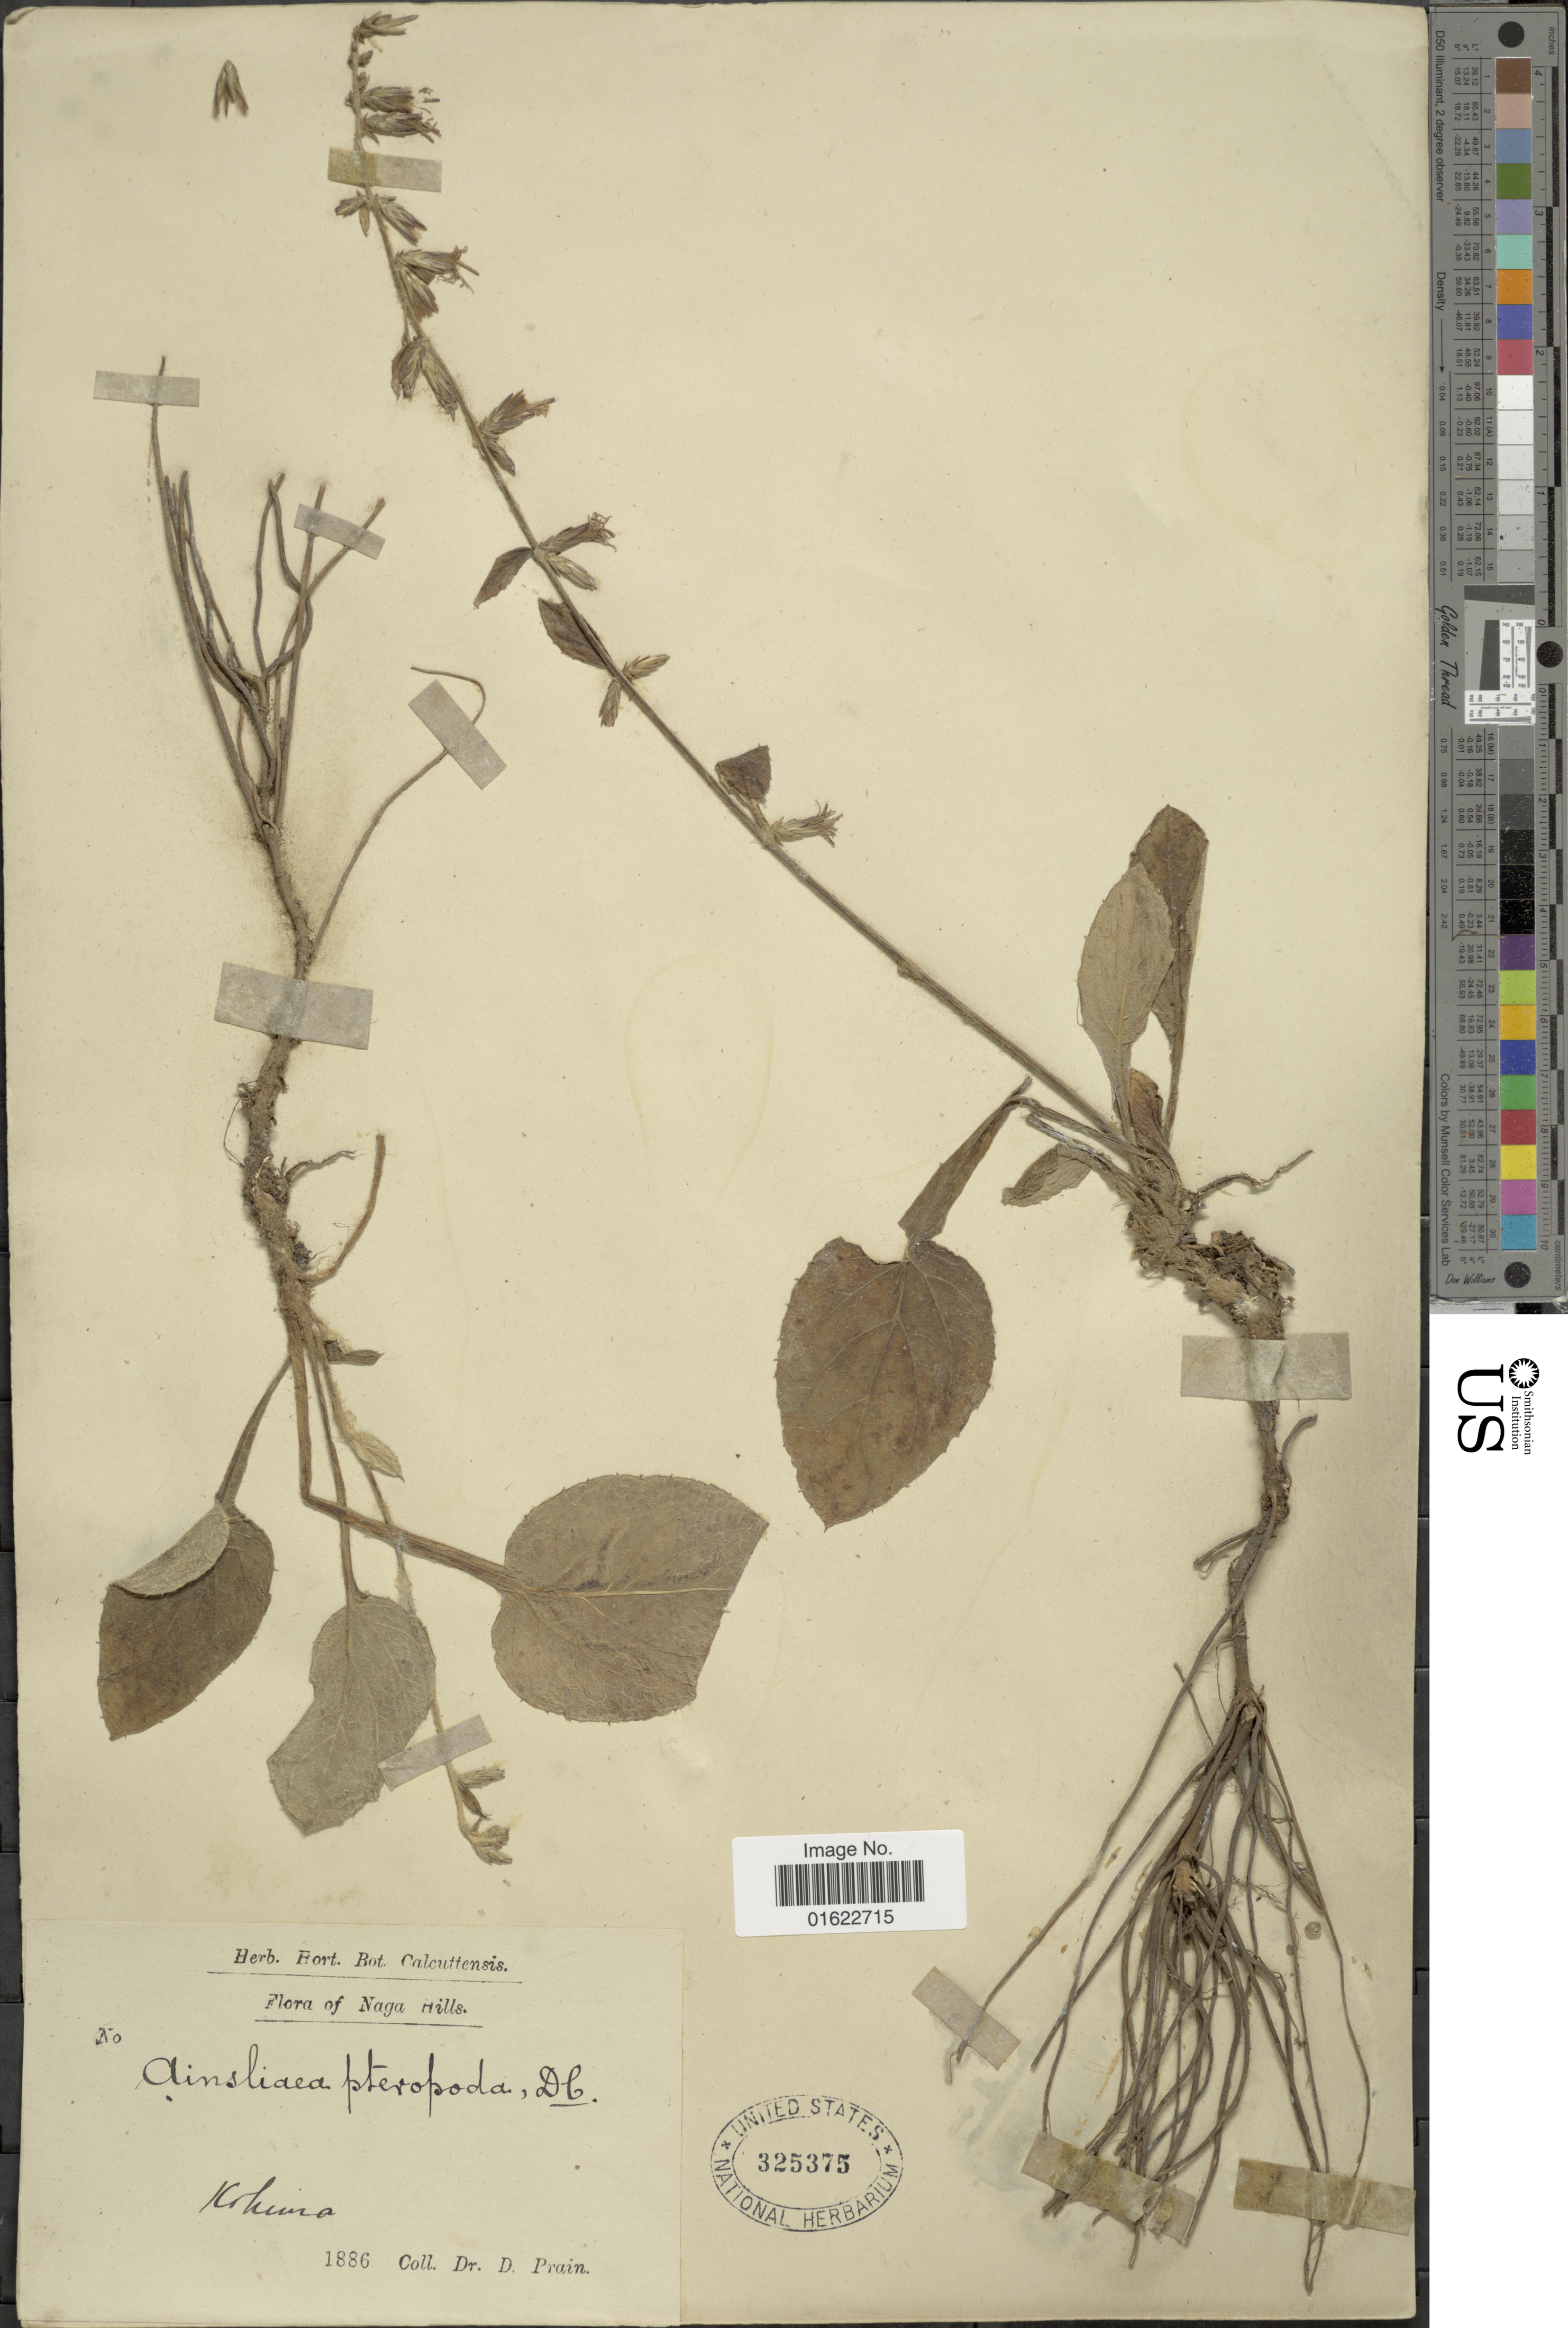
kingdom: Plantae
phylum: Tracheophyta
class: Magnoliopsida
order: Asterales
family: Asteraceae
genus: Ainsliaea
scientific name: Ainsliaea latifolia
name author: (D. Don) Sch. Bip.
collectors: D. Prain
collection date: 1886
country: India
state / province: Nagaland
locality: Naga Hills, Kohima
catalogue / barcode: US 325375